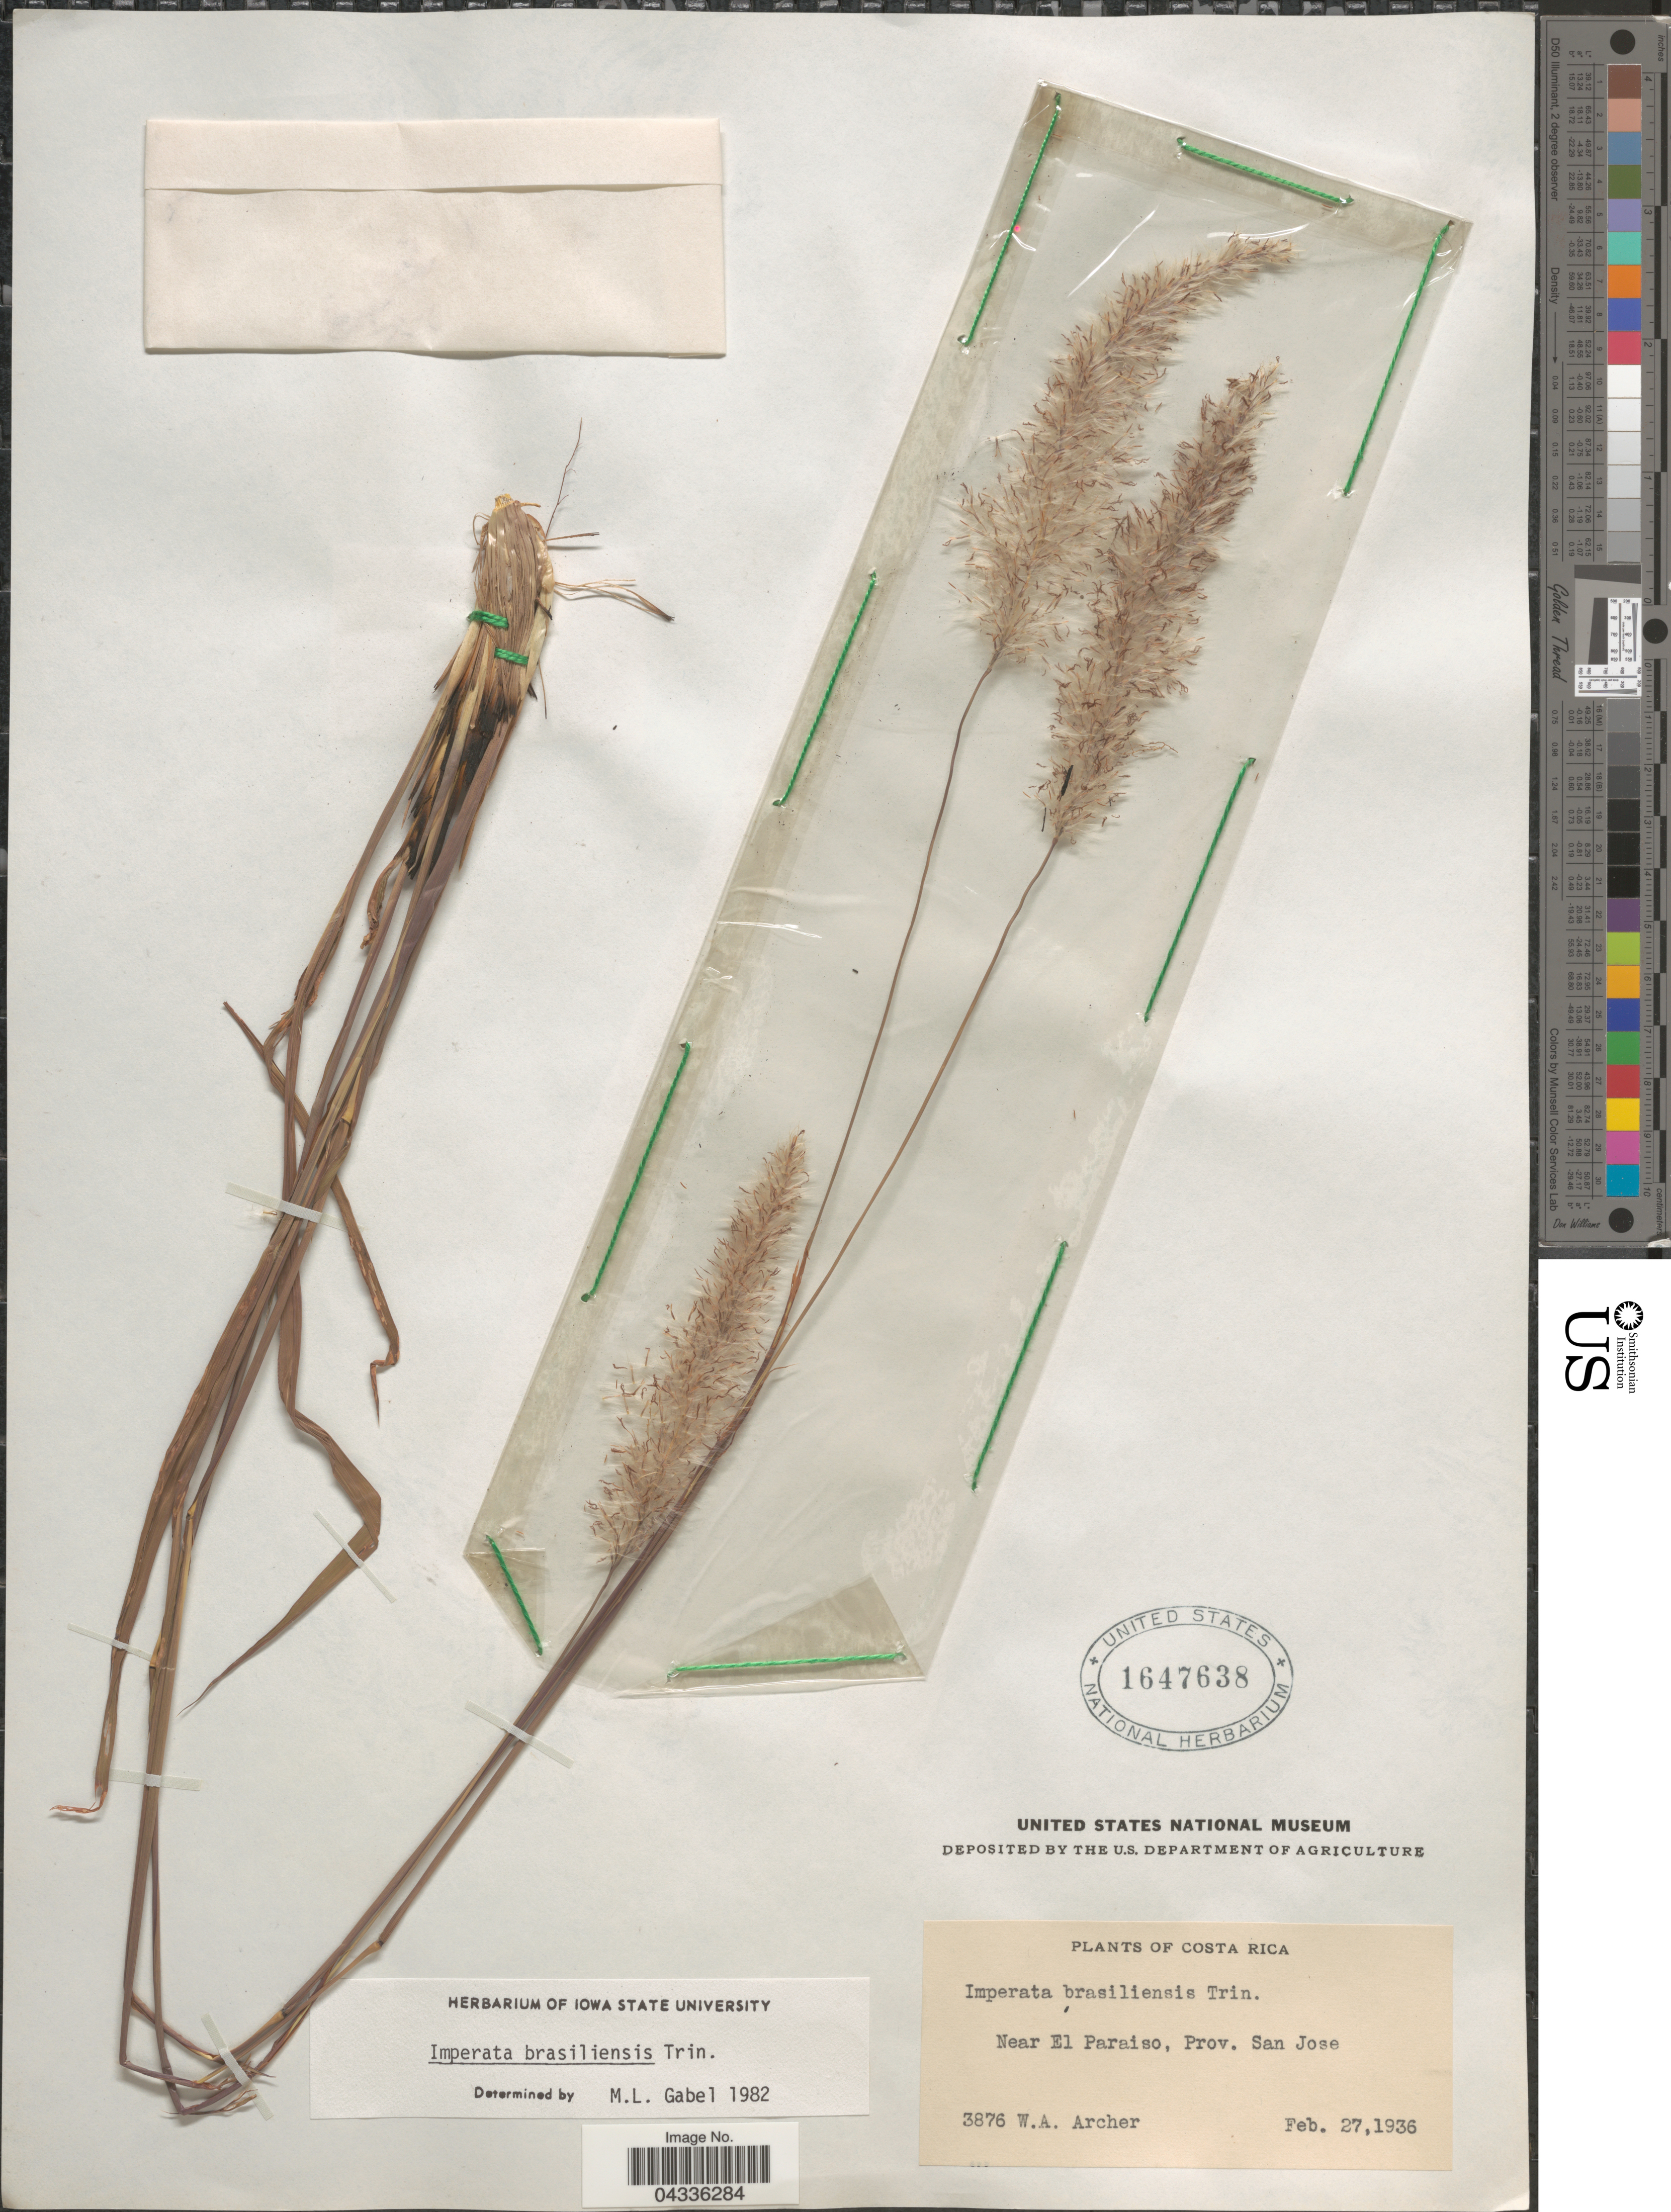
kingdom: Plantae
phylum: Tracheophyta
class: Liliopsida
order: Poales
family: Poaceae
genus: Imperata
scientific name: Imperata brasiliensis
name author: Trin.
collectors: W. Archer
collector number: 3876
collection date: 1936-02-27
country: Costa Rica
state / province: San José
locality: Near El Paraiso.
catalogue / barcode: US 1647638